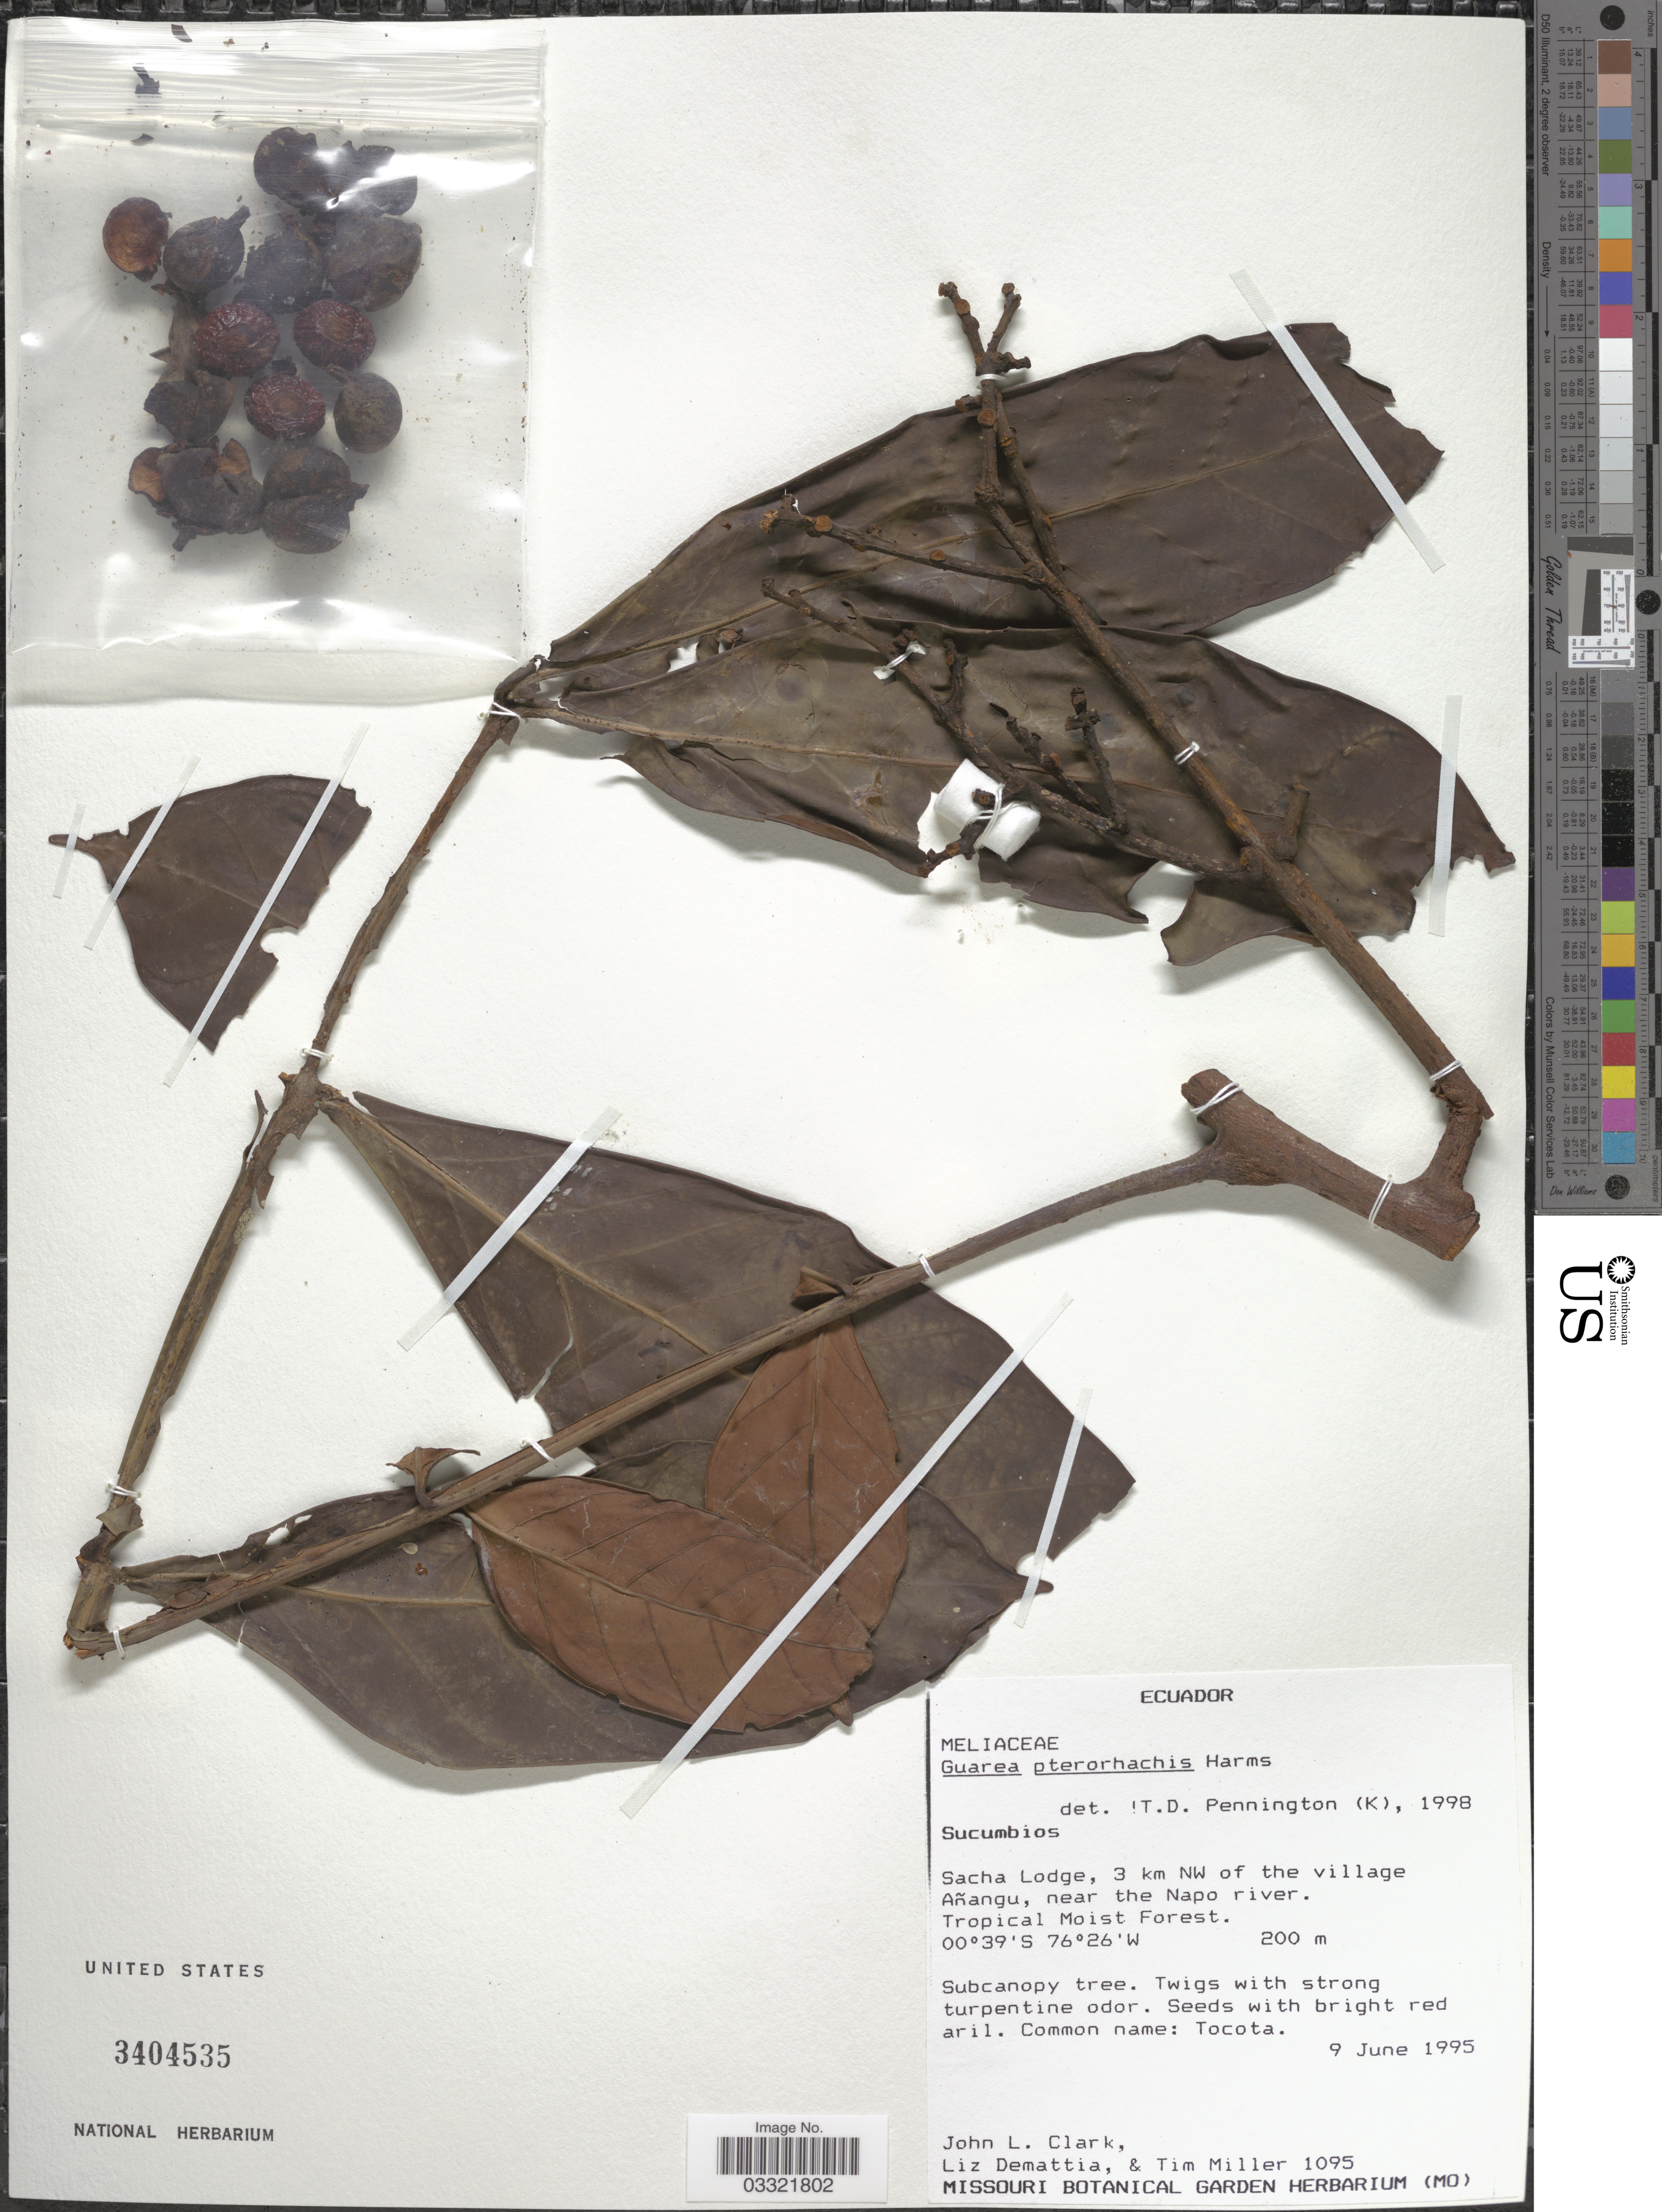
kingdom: Plantae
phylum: Tracheophyta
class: Magnoliopsida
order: Sapindales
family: Meliaceae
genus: Guarea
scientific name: Guarea pterorhachis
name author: Harms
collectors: J. L. Clark, L. Demattia & T. Miller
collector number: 1095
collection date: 1995-06-09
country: Ecuador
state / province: Sucumbíos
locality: Sacha Lodge, 3 km NW of the village Añangu, near the Napo river.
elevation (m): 200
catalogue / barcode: US 3404535